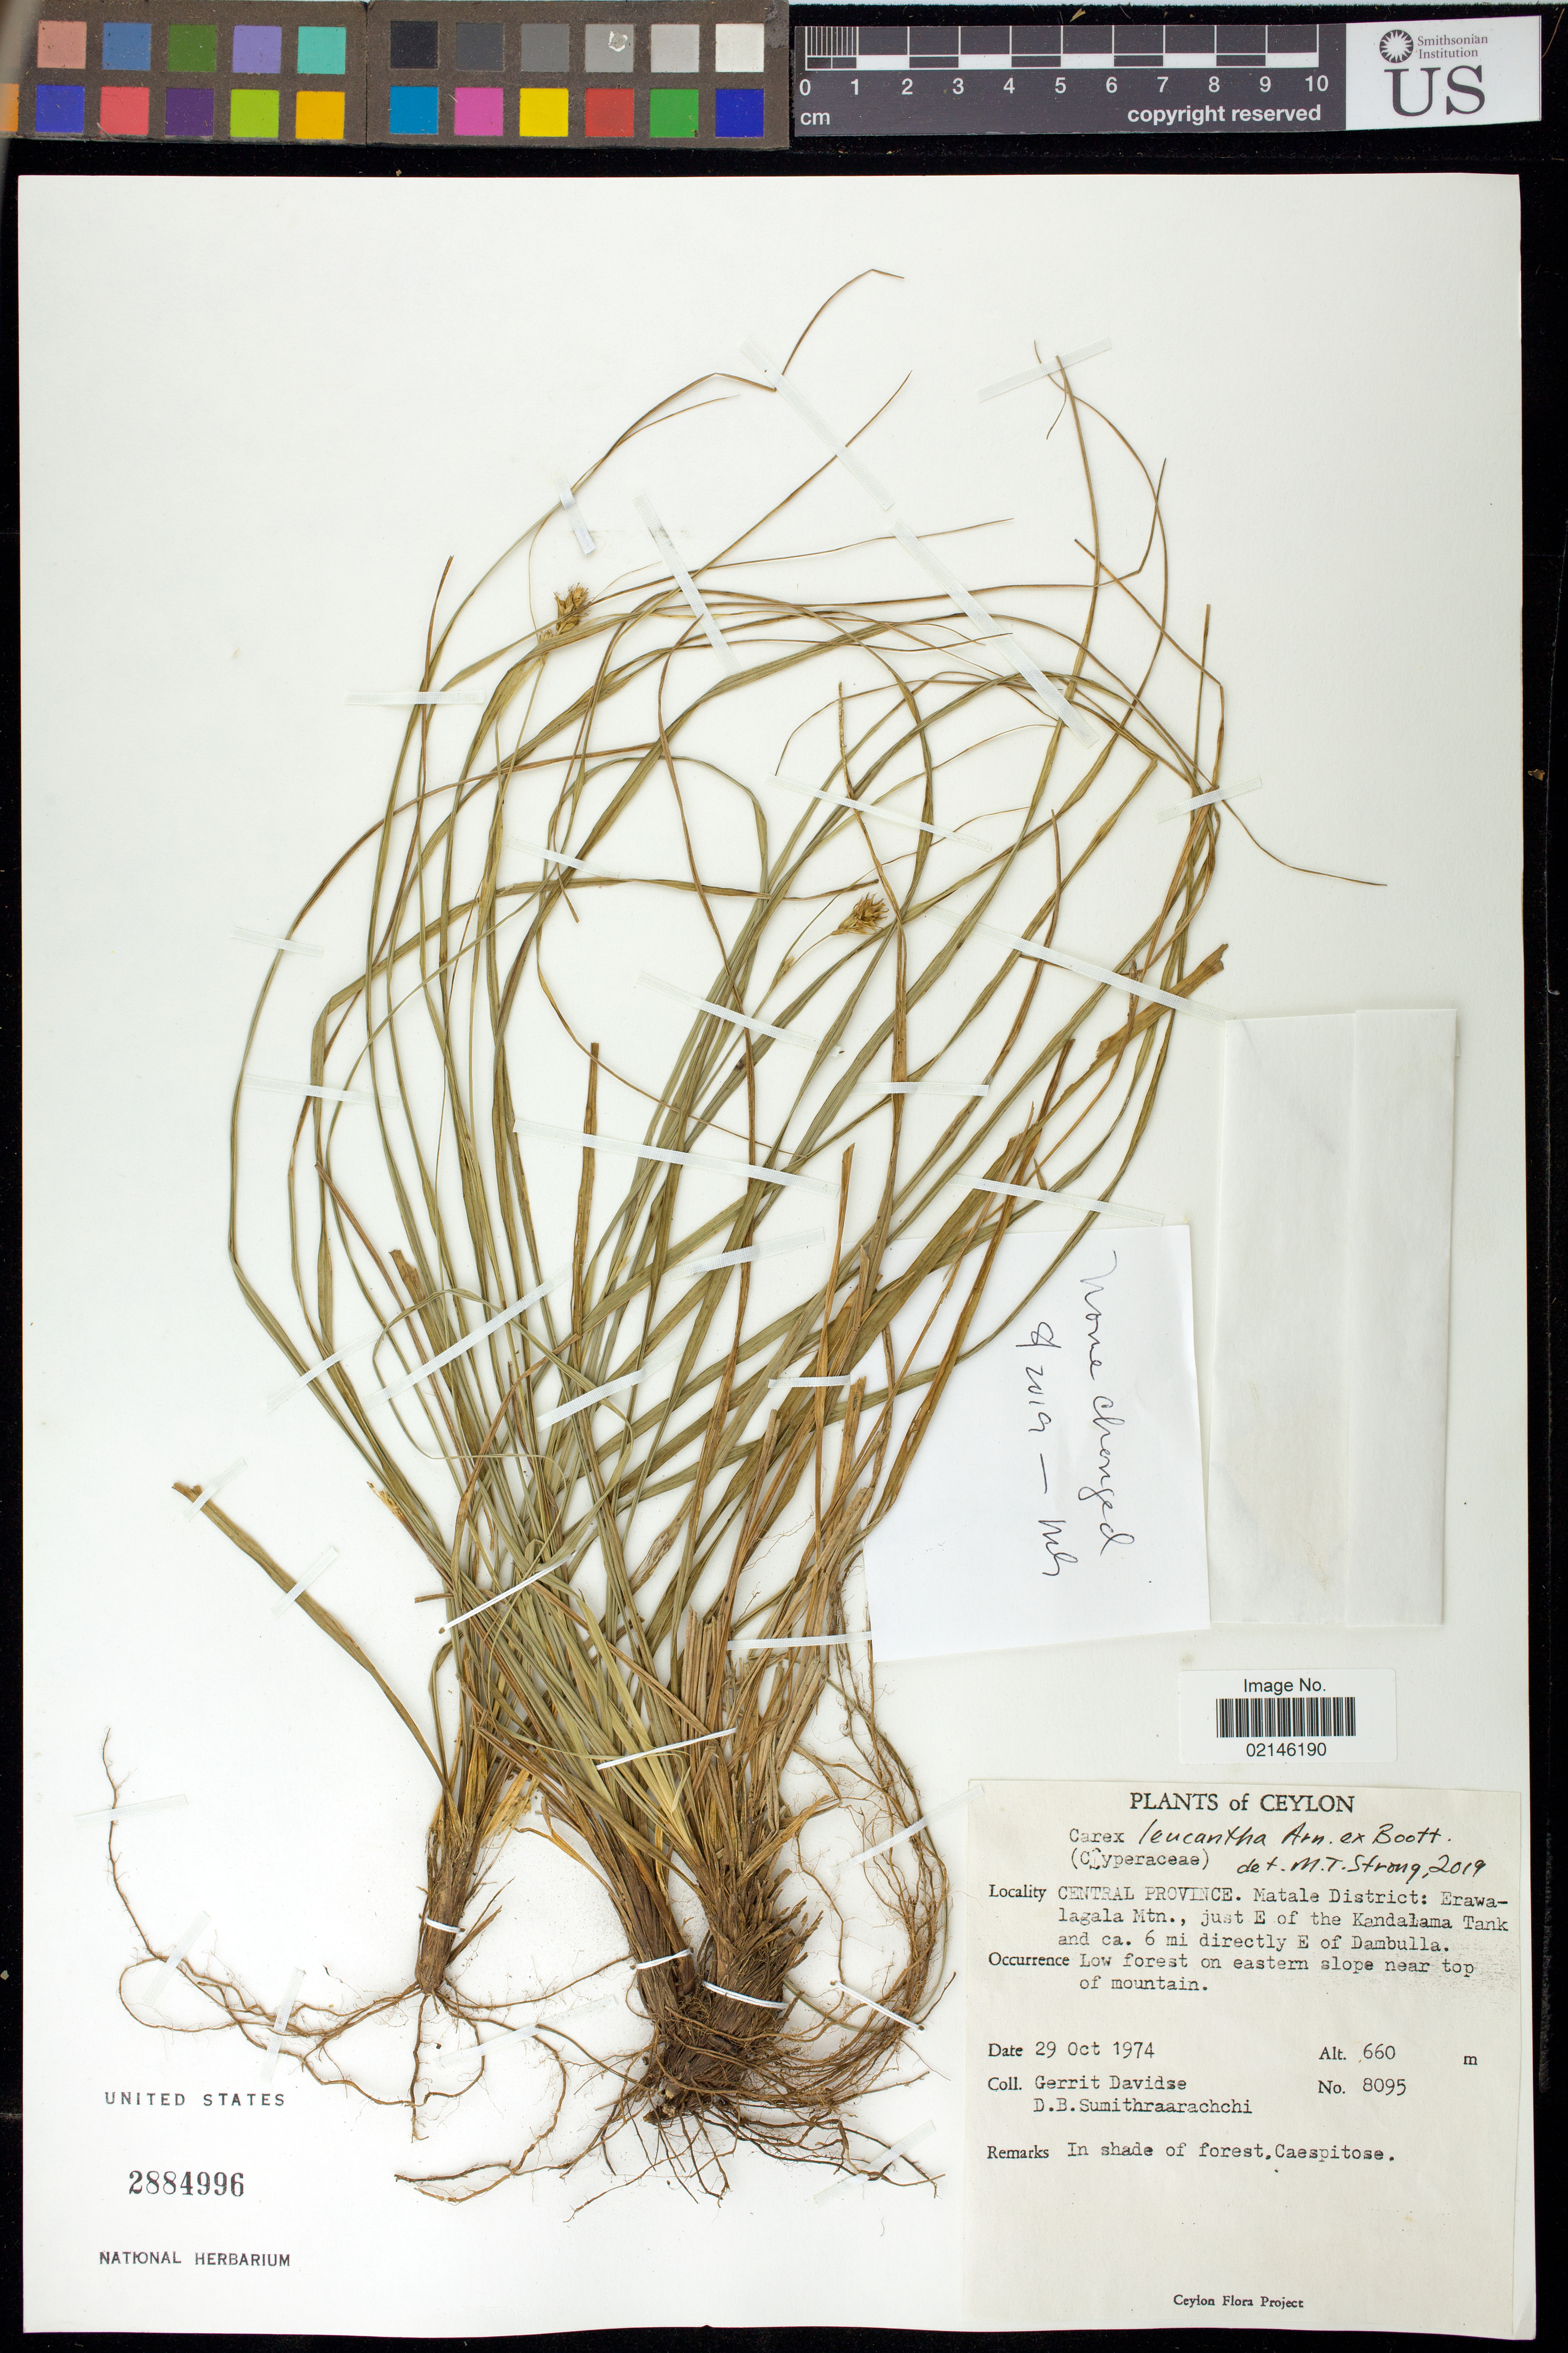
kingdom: Plantae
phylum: Tracheophyta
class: Liliopsida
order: Poales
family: Cyperaceae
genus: Carex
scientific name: Carex leucantha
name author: Arn. ex Boott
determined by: Strong, M. T., (US), Smithsonian Institution - National Museum of Natural History (UNITED STATES)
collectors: G. Davidse & D. B. Sumithraarachchi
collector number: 8095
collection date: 1974-10-29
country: Sri Lanka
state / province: Central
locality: Ceylon. Matale District: Erawalagala Mtn., just E of the Kandalama Tank and ca. 6 mi directly E of Dambulla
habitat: Low forest on eastern slope near top of mountain. In shade of forest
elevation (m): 660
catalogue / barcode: US 2884996